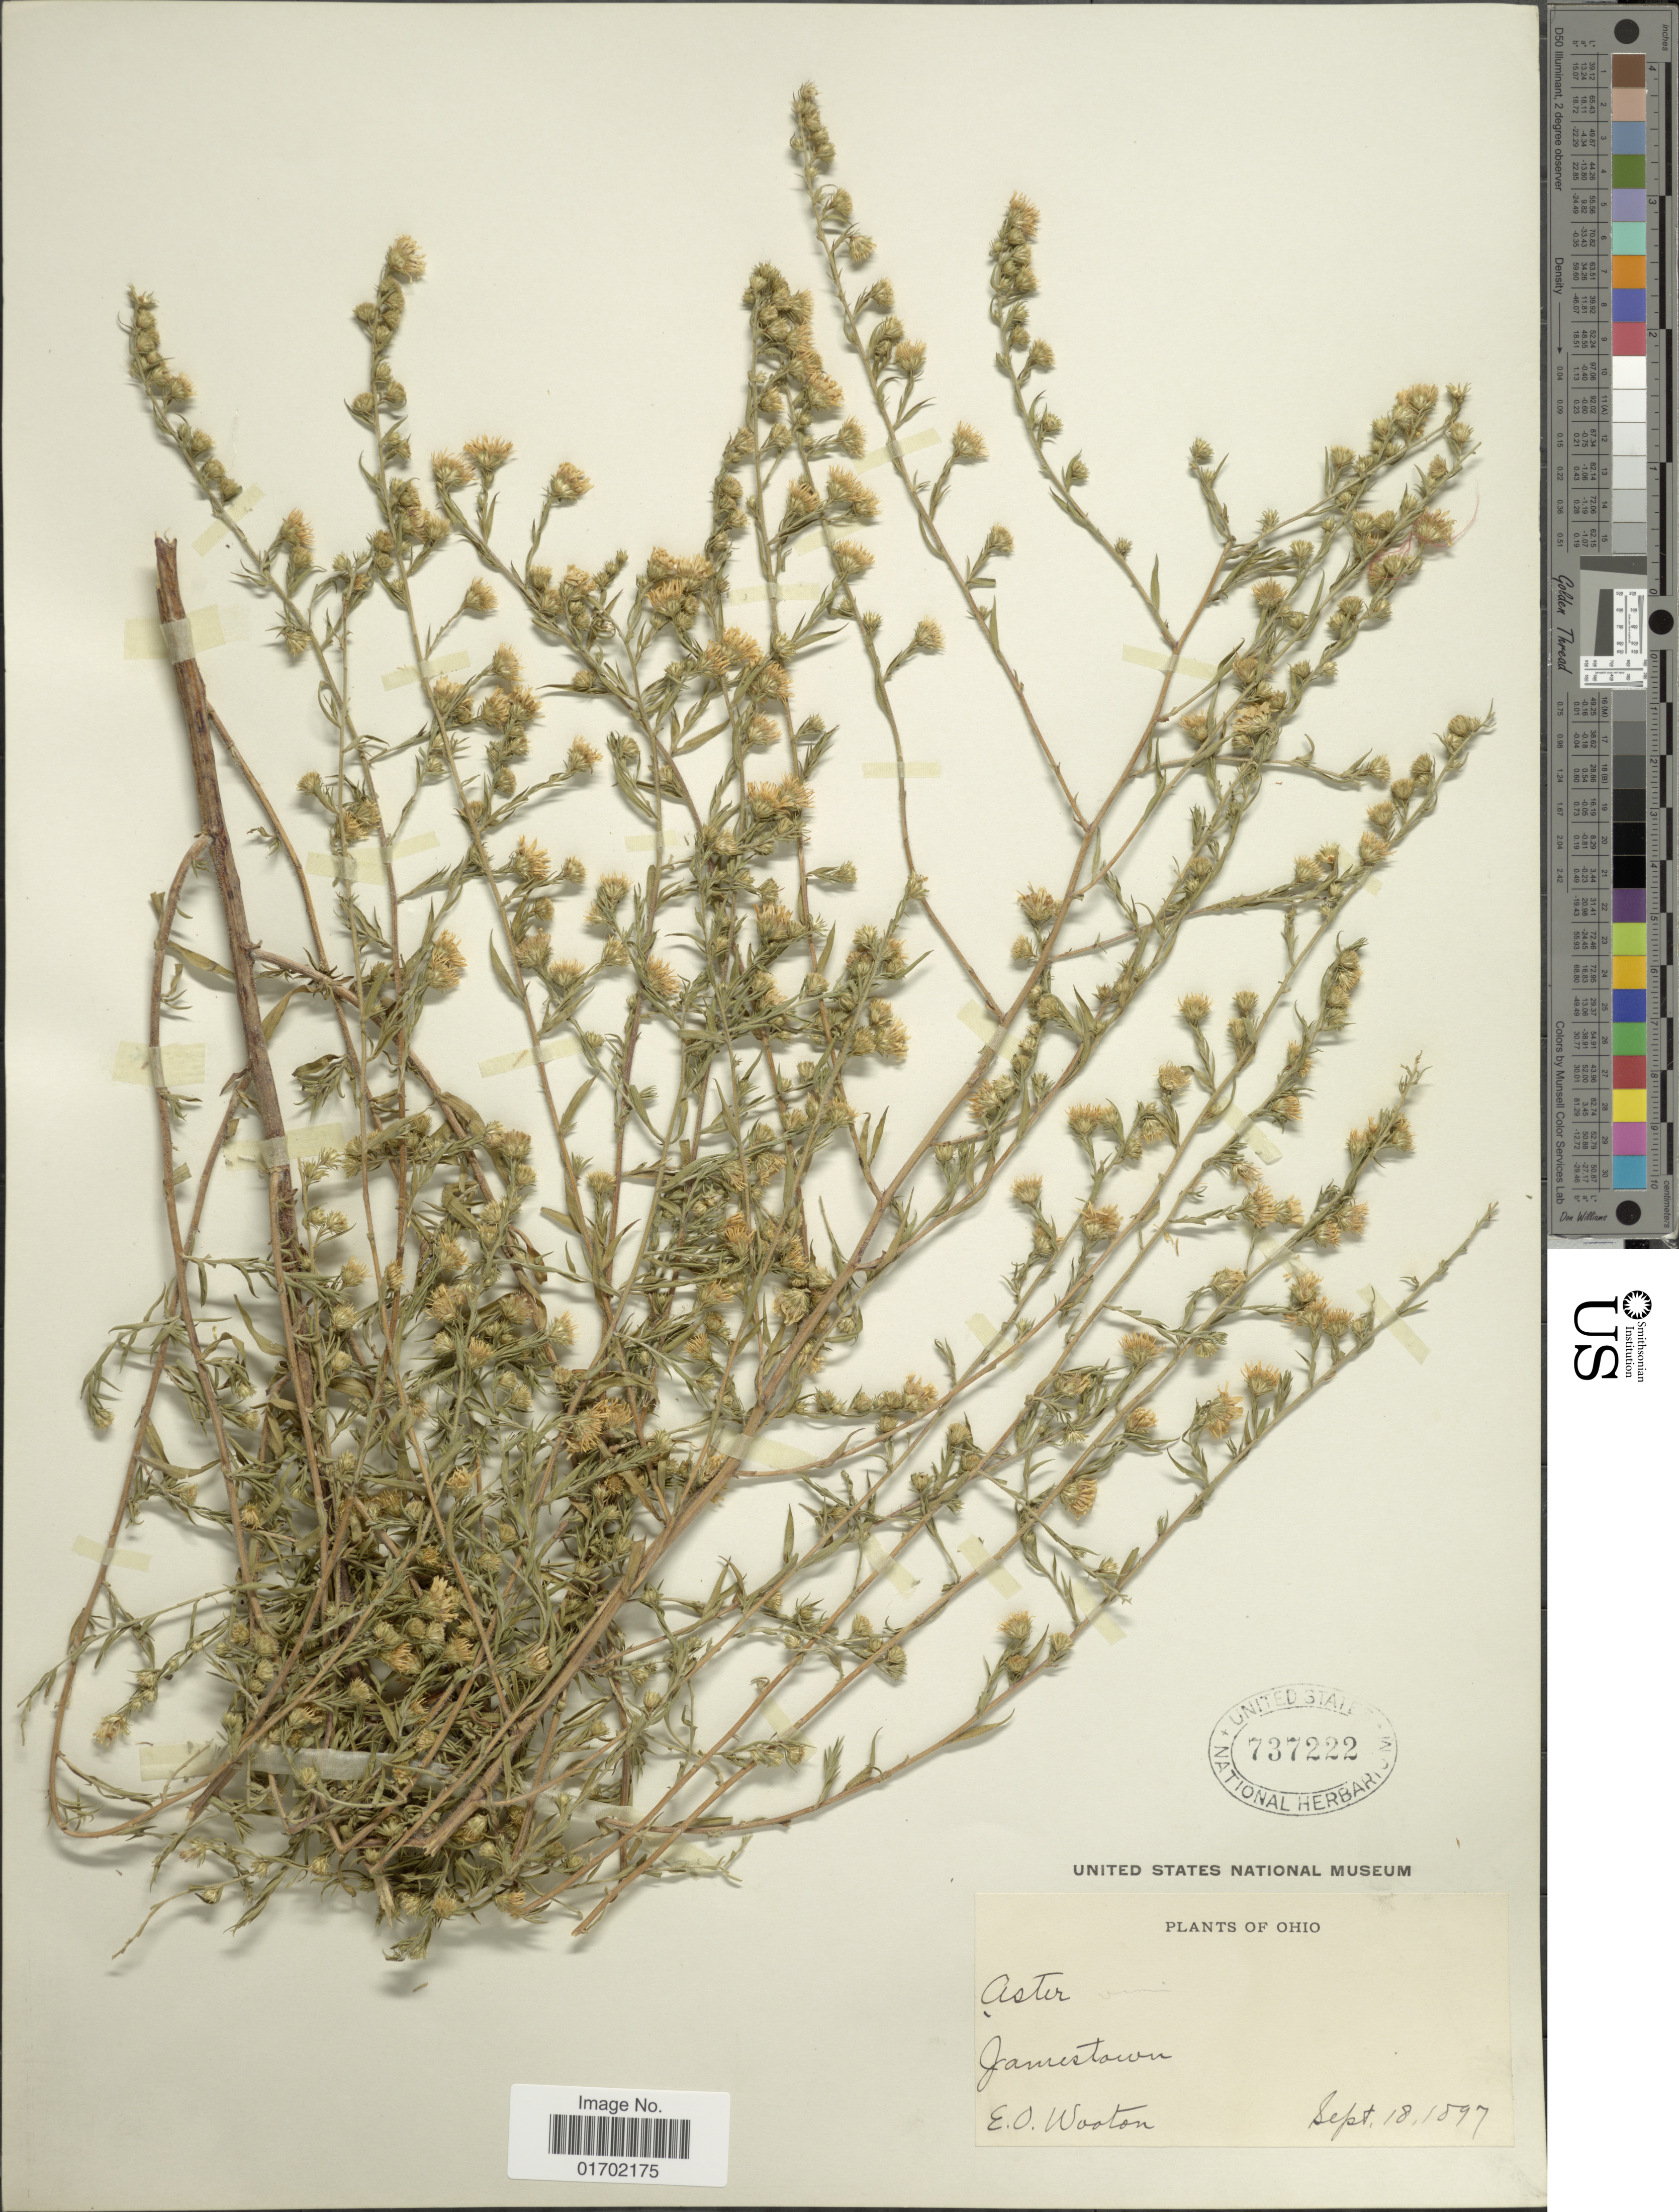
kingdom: Plantae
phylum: Tracheophyta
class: Magnoliopsida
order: Asterales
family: Asteraceae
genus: Symphyotrichum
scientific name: Symphyotrichum pilosum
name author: (Willd.) G.L. Nesom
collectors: E. O. Wooton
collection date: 1897-09-18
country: United States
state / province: Ohio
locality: Jamestown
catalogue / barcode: US 737222